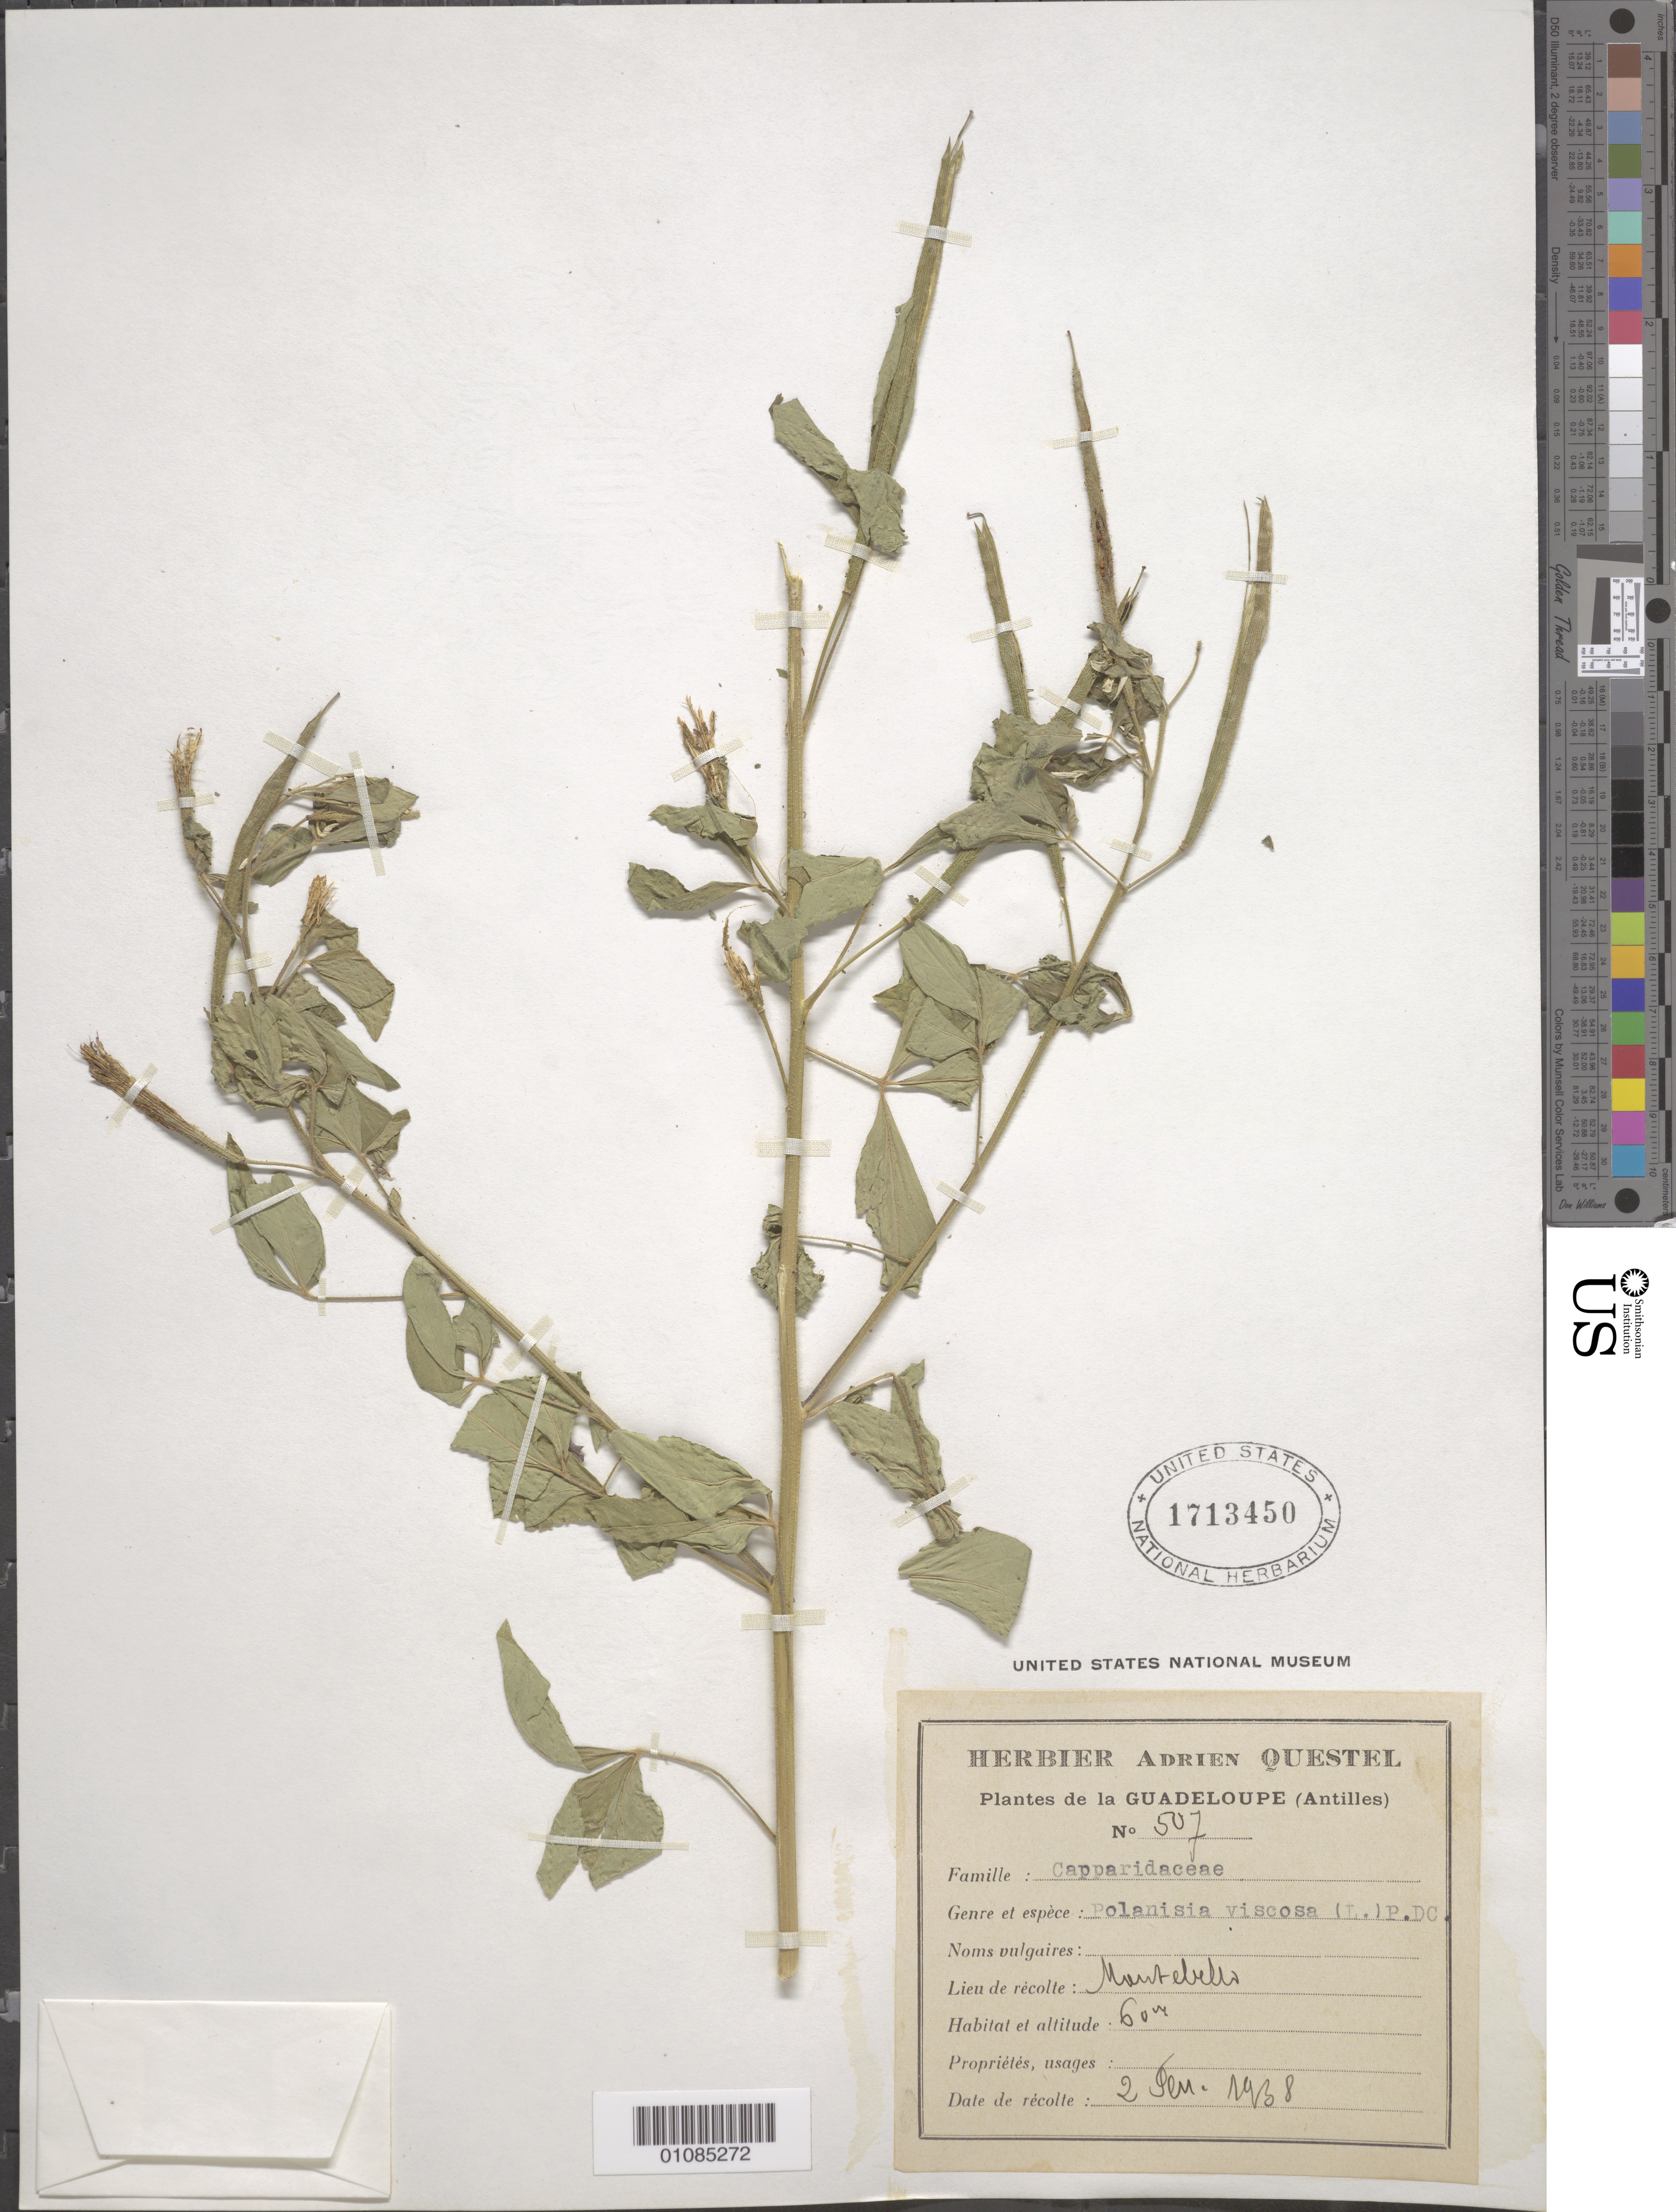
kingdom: Plantae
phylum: Tracheophyta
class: Magnoliopsida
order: Brassicales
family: Cleomaceae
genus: Arivela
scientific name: Arivela viscosa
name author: (L.) Raf.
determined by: Strong, M. T., (US), Smithsonian Institution - National Museum of Natural History (UNITED STATES)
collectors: A. Questel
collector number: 507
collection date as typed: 02 Feb 1938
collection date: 1938-02-02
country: Guadeloupe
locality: Martebelle (?)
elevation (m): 60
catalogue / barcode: US 1713450